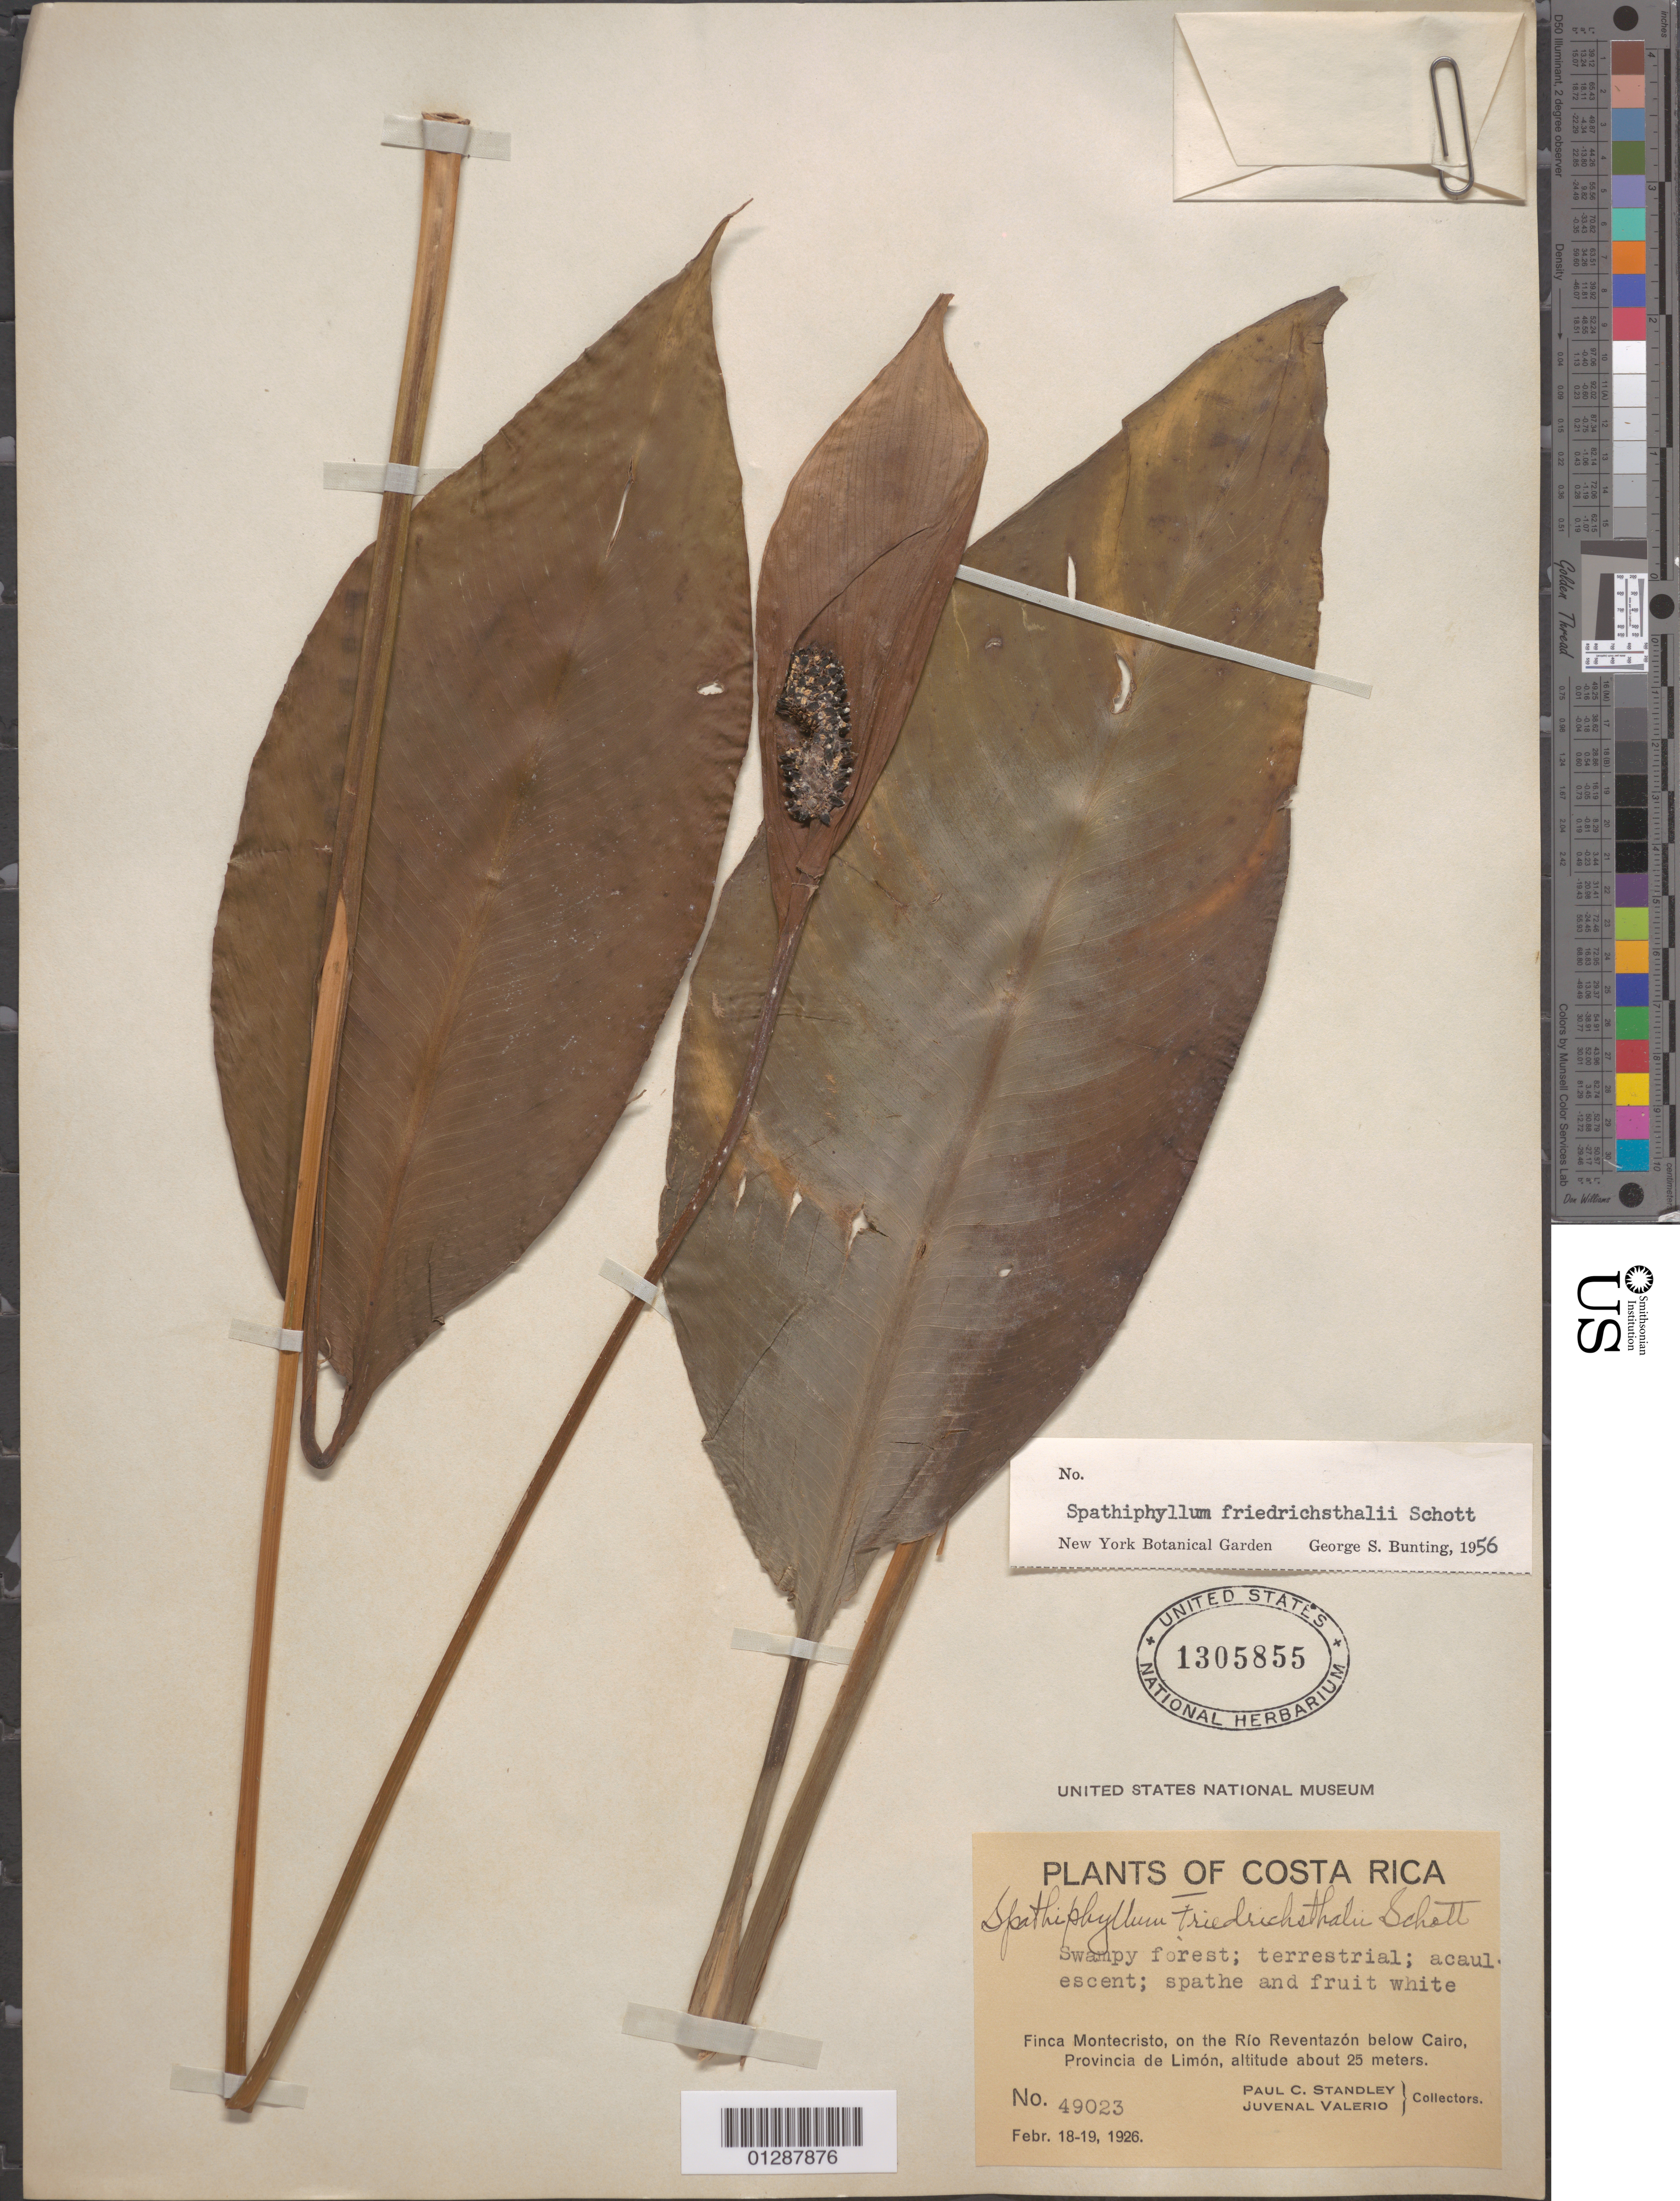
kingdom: Plantae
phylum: Tracheophyta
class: Liliopsida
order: Alismatales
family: Araceae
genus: Spathiphyllum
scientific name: Spathiphyllum friedrichsthalii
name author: Schott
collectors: P. C. Standley & J. Valerio R.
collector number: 49023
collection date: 1926-02-18/1926-02-19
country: Costa Rica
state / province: Limón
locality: Finca Montecristo, on the Río Reventazón below Cairo.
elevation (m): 25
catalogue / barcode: US 1305855